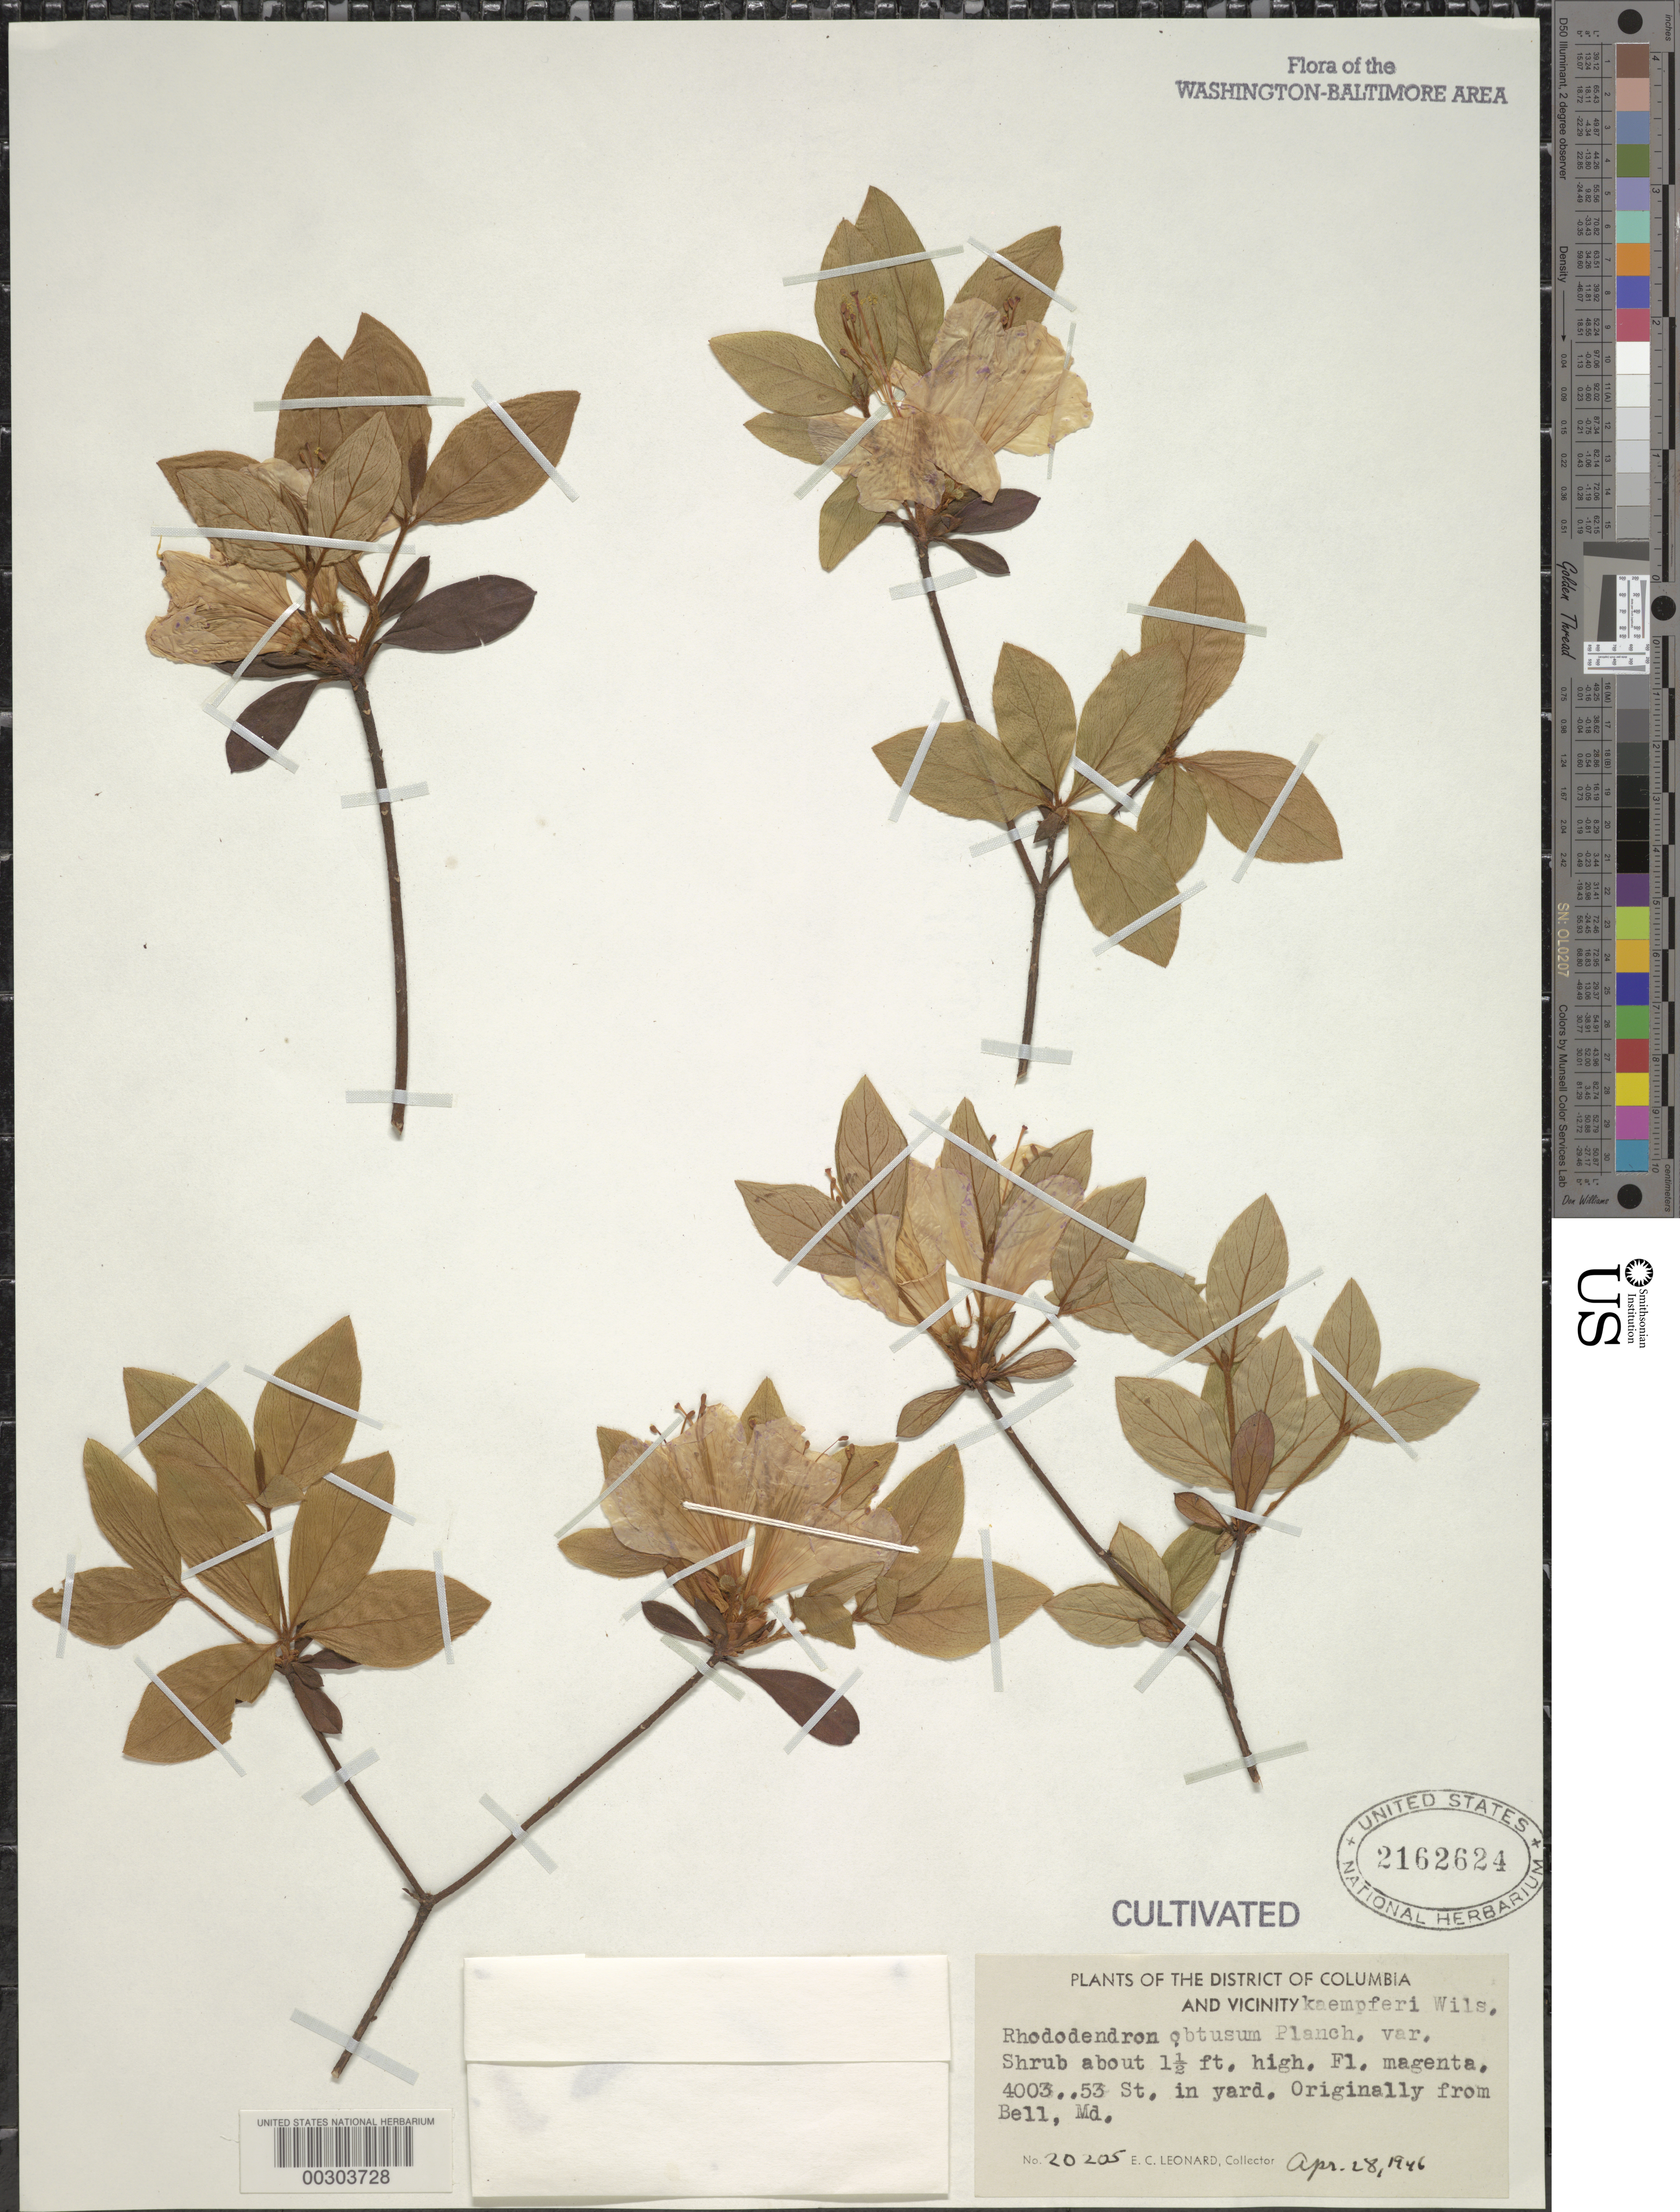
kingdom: Plantae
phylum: Tracheophyta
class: Magnoliopsida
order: Ericales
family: Ericaceae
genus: Rhododendron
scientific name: Rhododendron obtusum var. kaempferi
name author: (Planch.) E.H. Wilson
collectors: E. C. Leonard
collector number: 20205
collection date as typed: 18 Apr 1946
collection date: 1946-04-18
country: United States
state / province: Maryland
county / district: Prince George's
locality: Bladensburg, 4003 53 St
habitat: In yard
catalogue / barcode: US 2162624